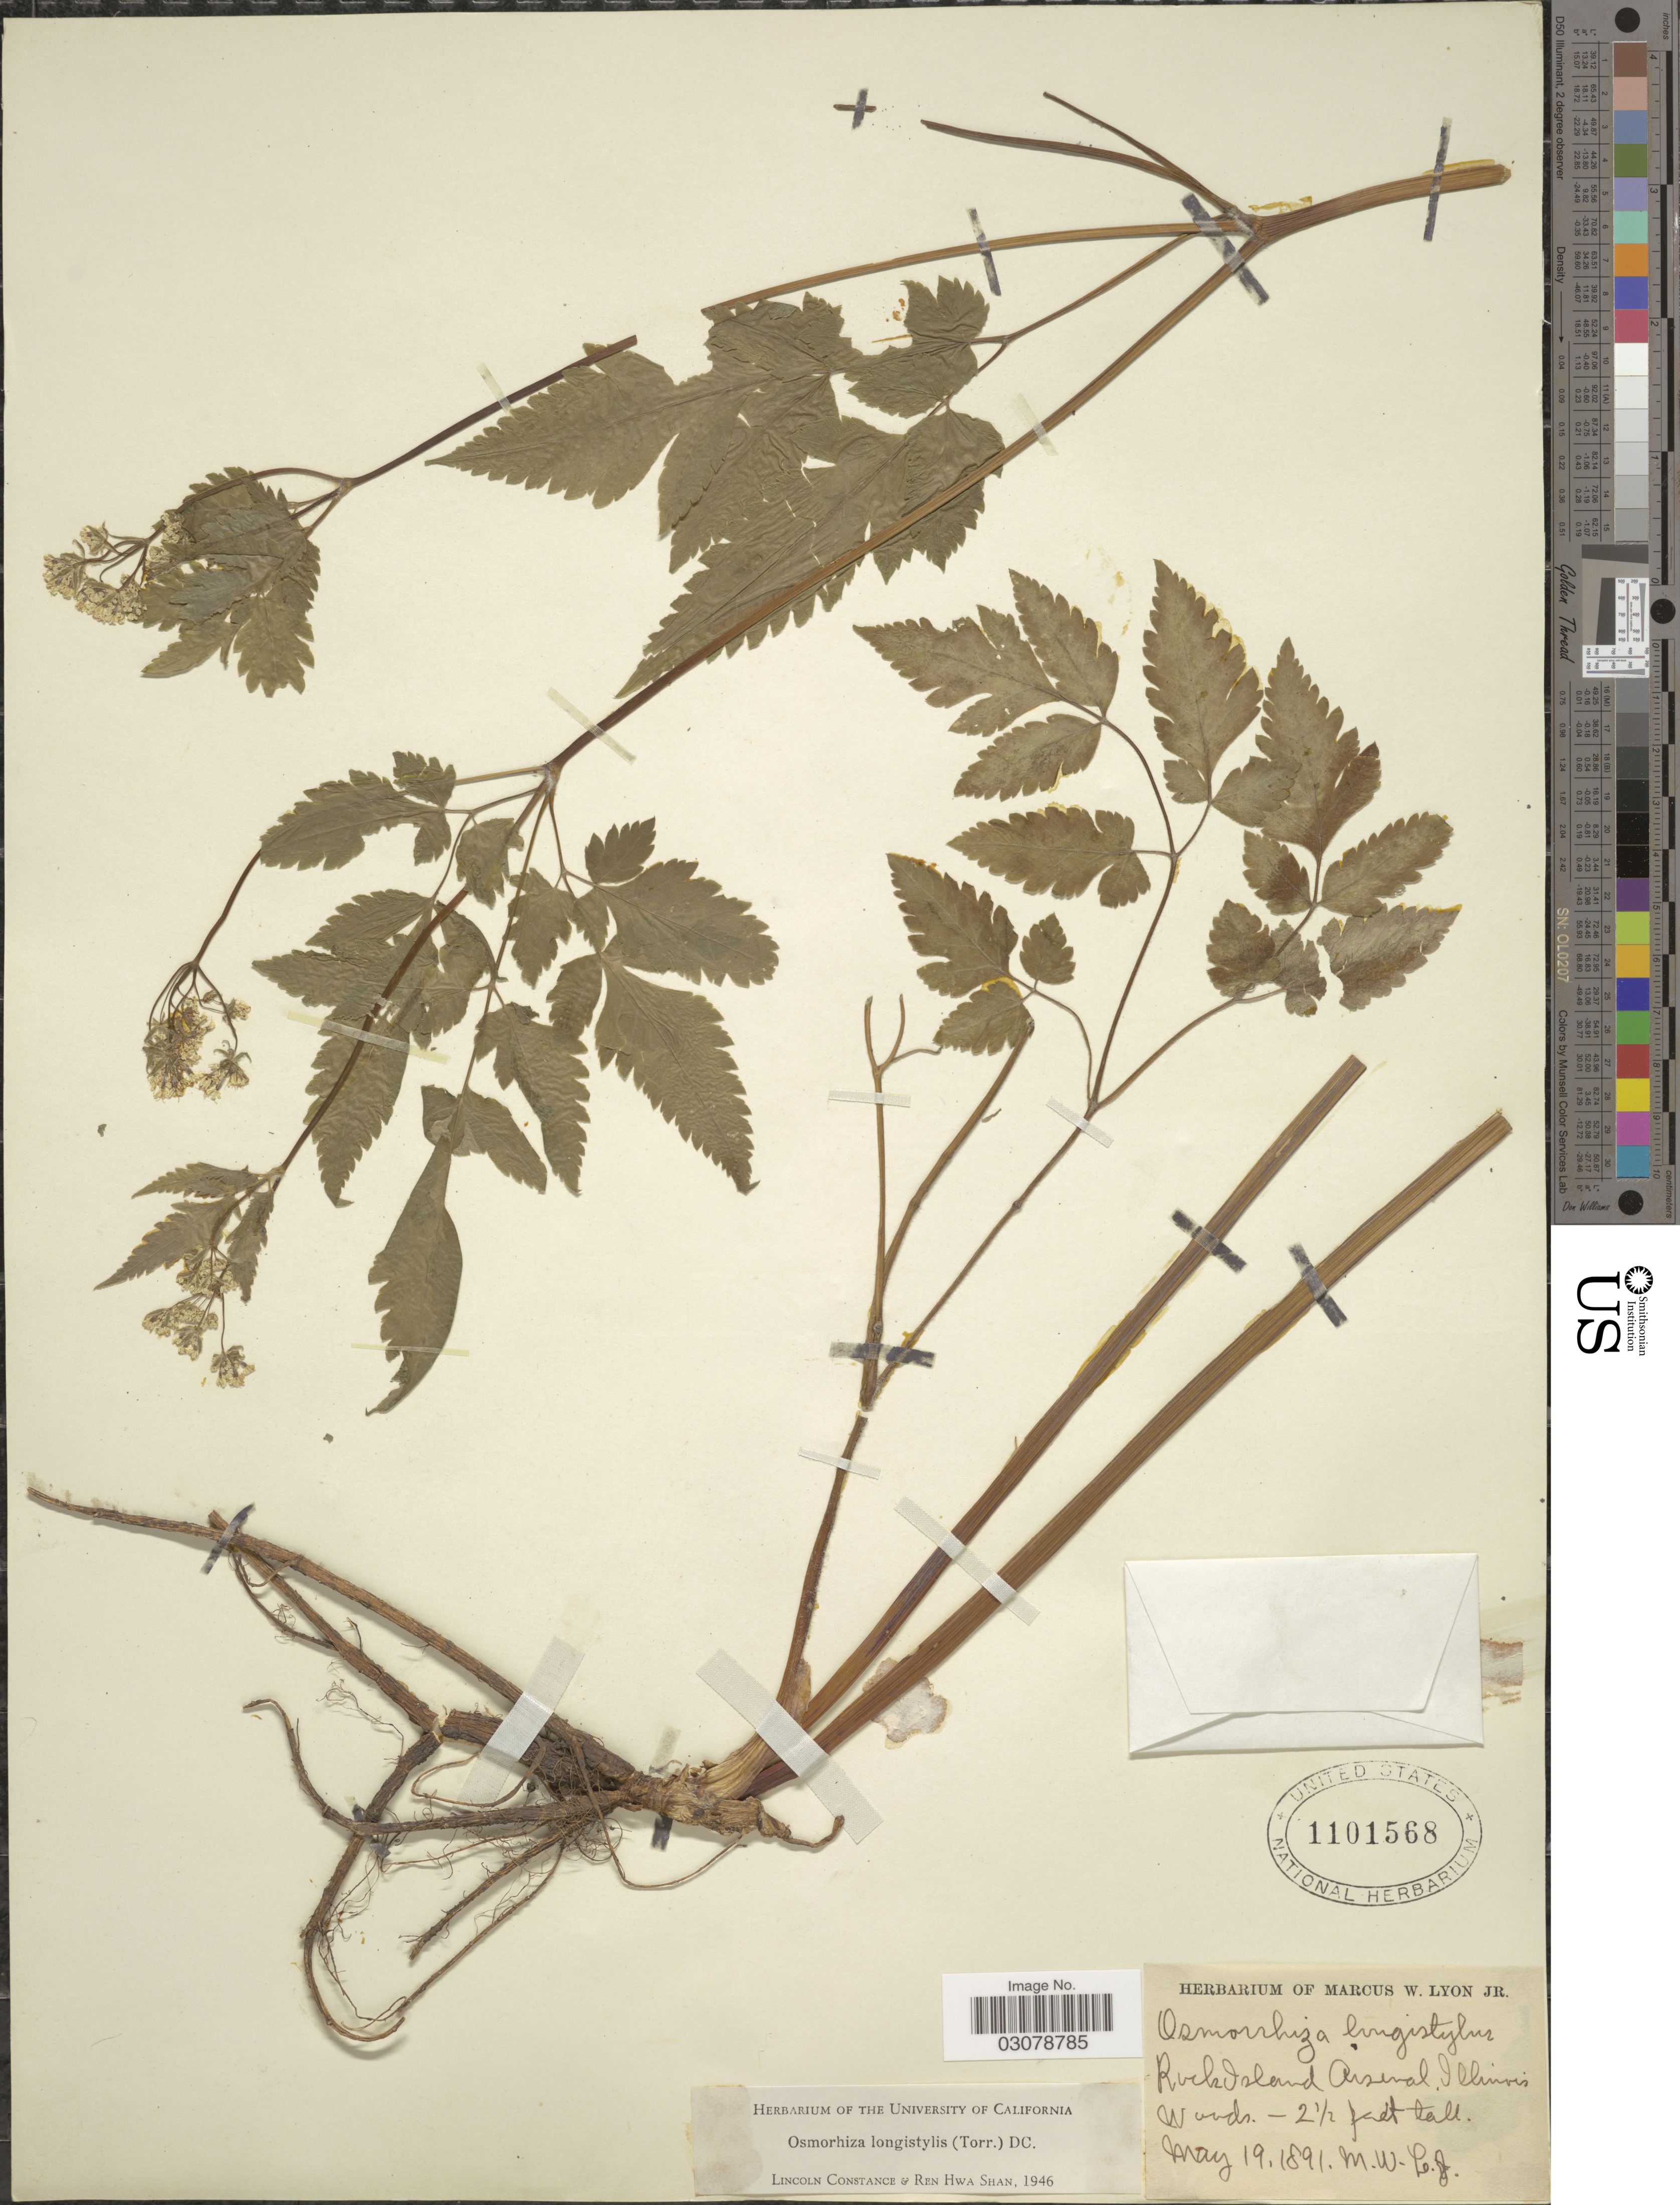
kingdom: Plantae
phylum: Tracheophyta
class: Magnoliopsida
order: Apiales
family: Apiaceae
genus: Osmorhiza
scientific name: Osmorhiza longistylis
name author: (Torr.) DC.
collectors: M. W. Lyon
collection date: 1891-05-19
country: United States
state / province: Illinois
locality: Rock Island Arsenal.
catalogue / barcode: US 1101568